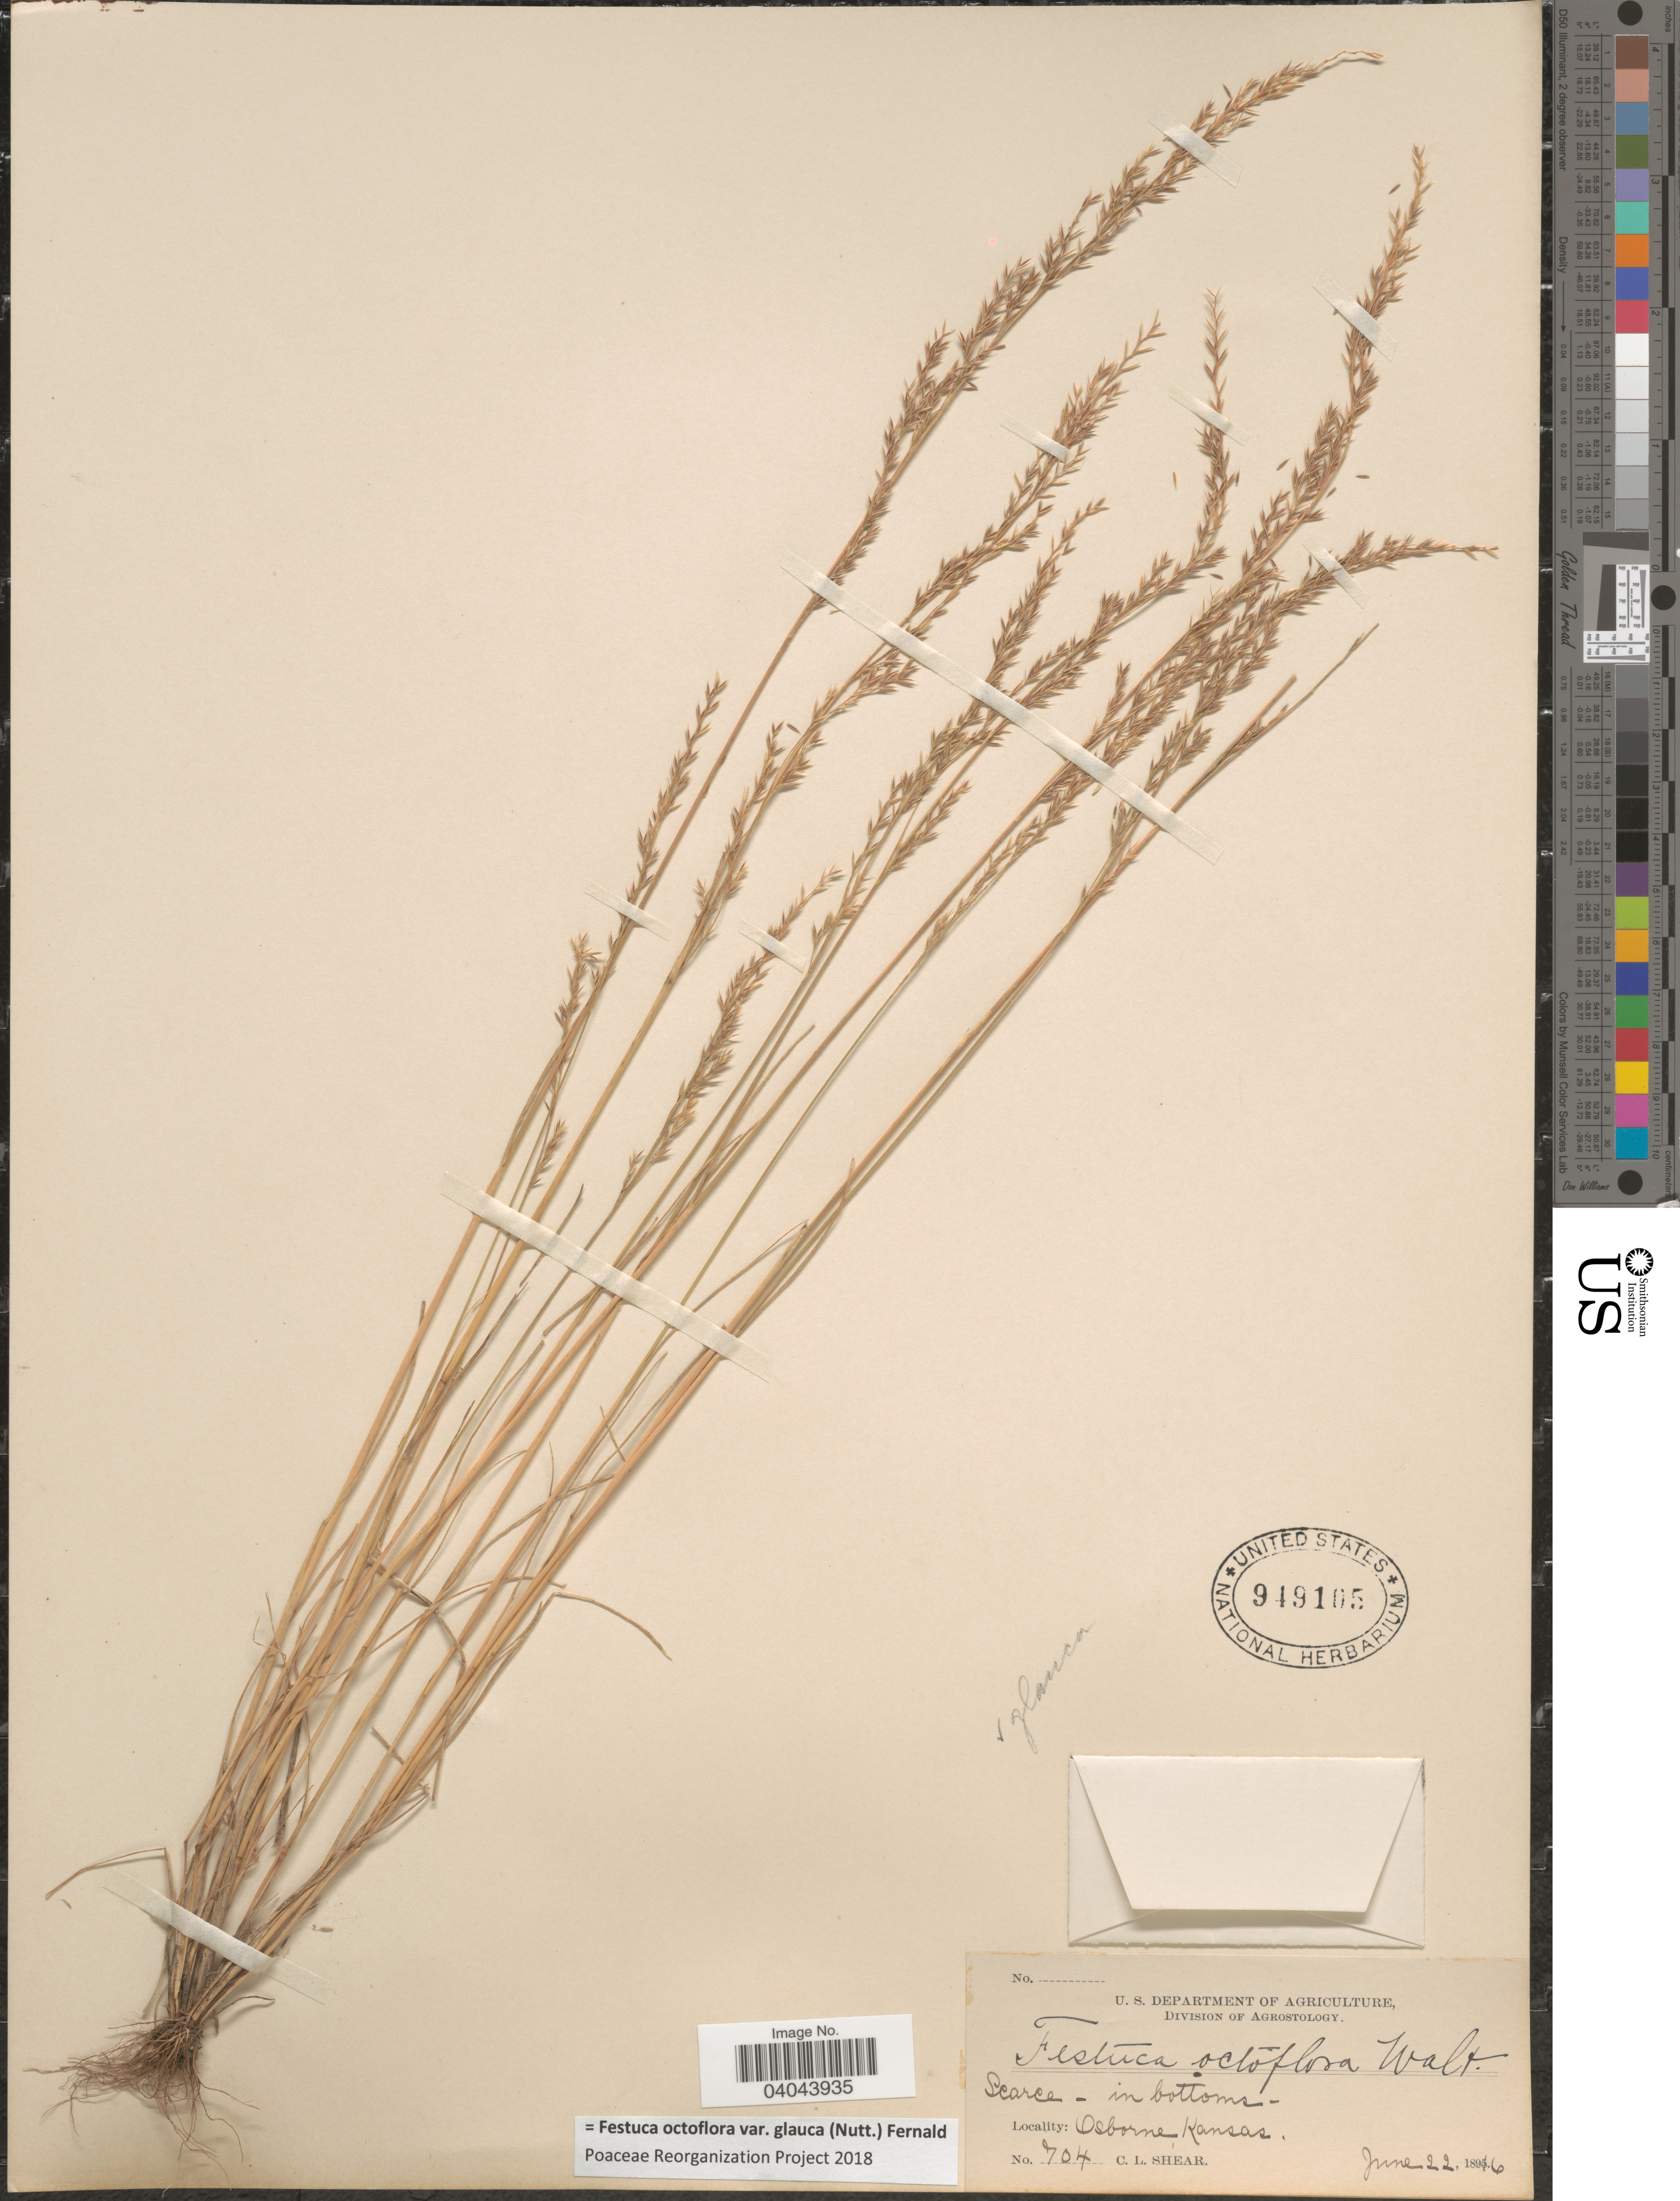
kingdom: Plantae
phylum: Tracheophyta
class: Liliopsida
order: Poales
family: Poaceae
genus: Festuca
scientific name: Festuca octoflora var. glauca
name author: (Nutt.) Fernald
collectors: C. L. Shear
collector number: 704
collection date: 1896-06-22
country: United States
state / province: Kansas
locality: Osborne.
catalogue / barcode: US 949105